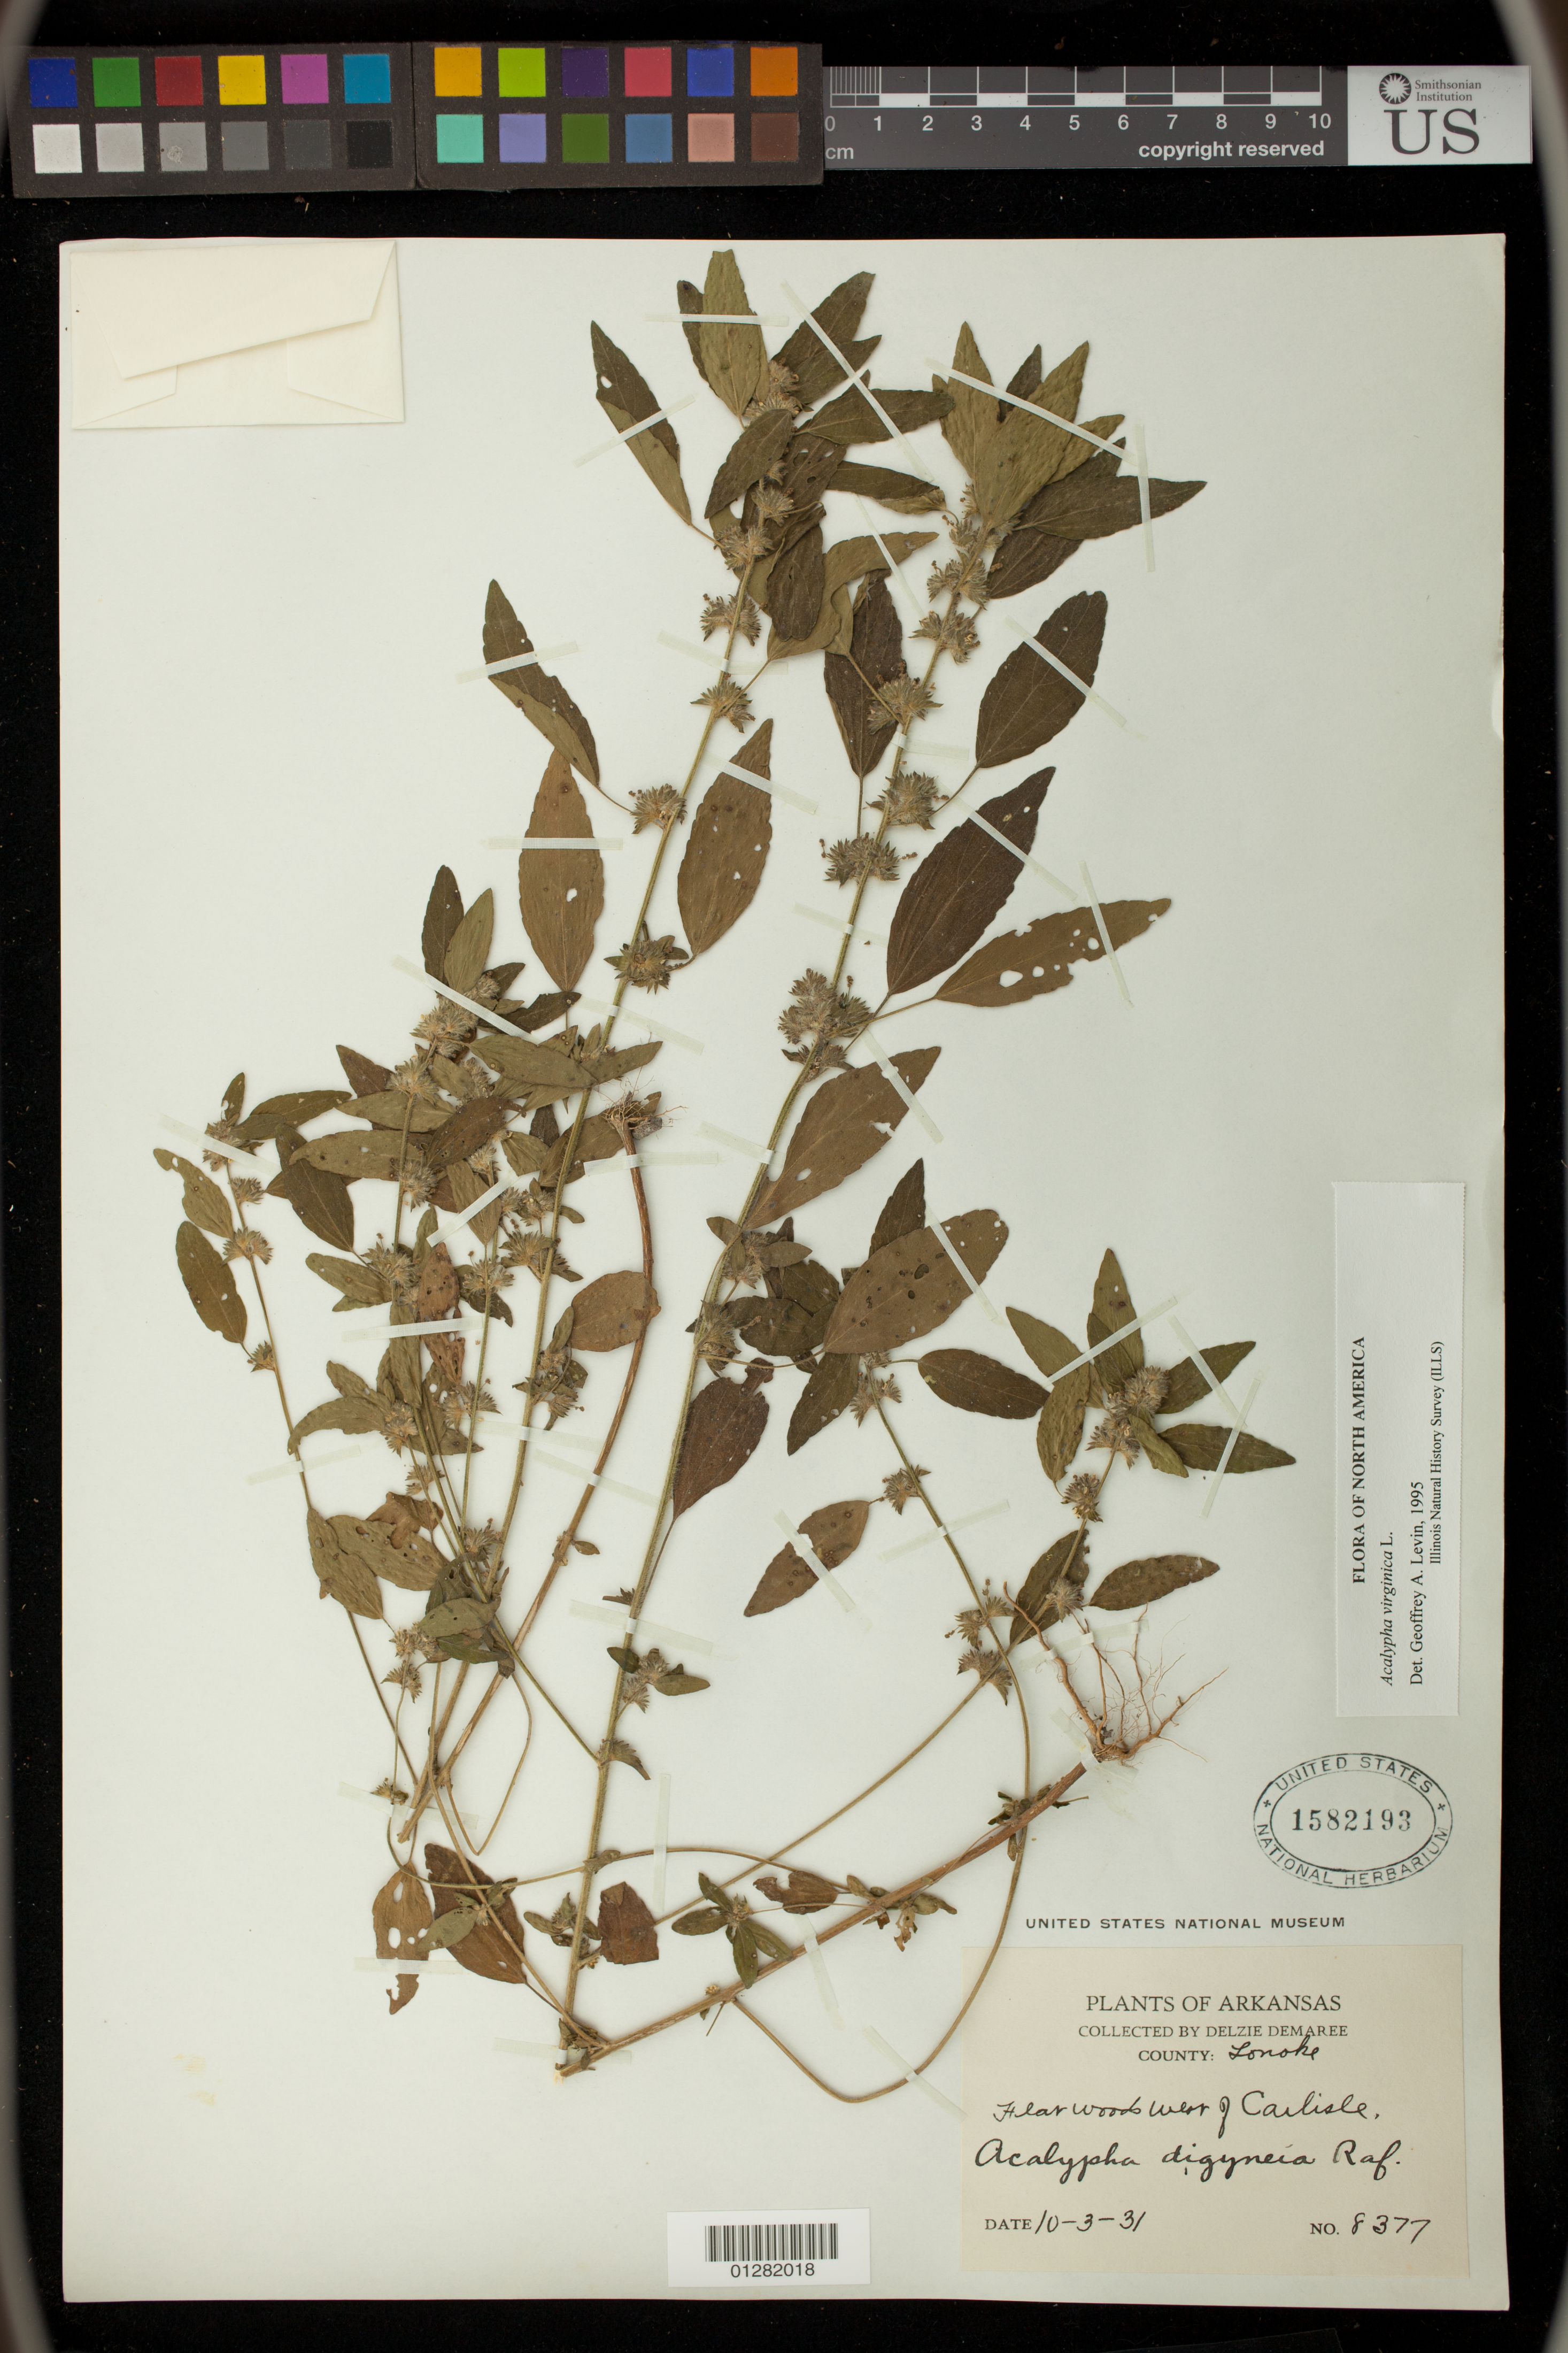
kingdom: Plantae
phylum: Tracheophyta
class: Magnoliopsida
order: Malpighiales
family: Euphorbiaceae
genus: Acalypha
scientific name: Acalypha virginica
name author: L.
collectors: D. Demaree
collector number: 8377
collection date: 1931-10-03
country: United States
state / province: Arkansas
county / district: Lonoke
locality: Flat woods west of Carlisle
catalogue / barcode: US 1582193